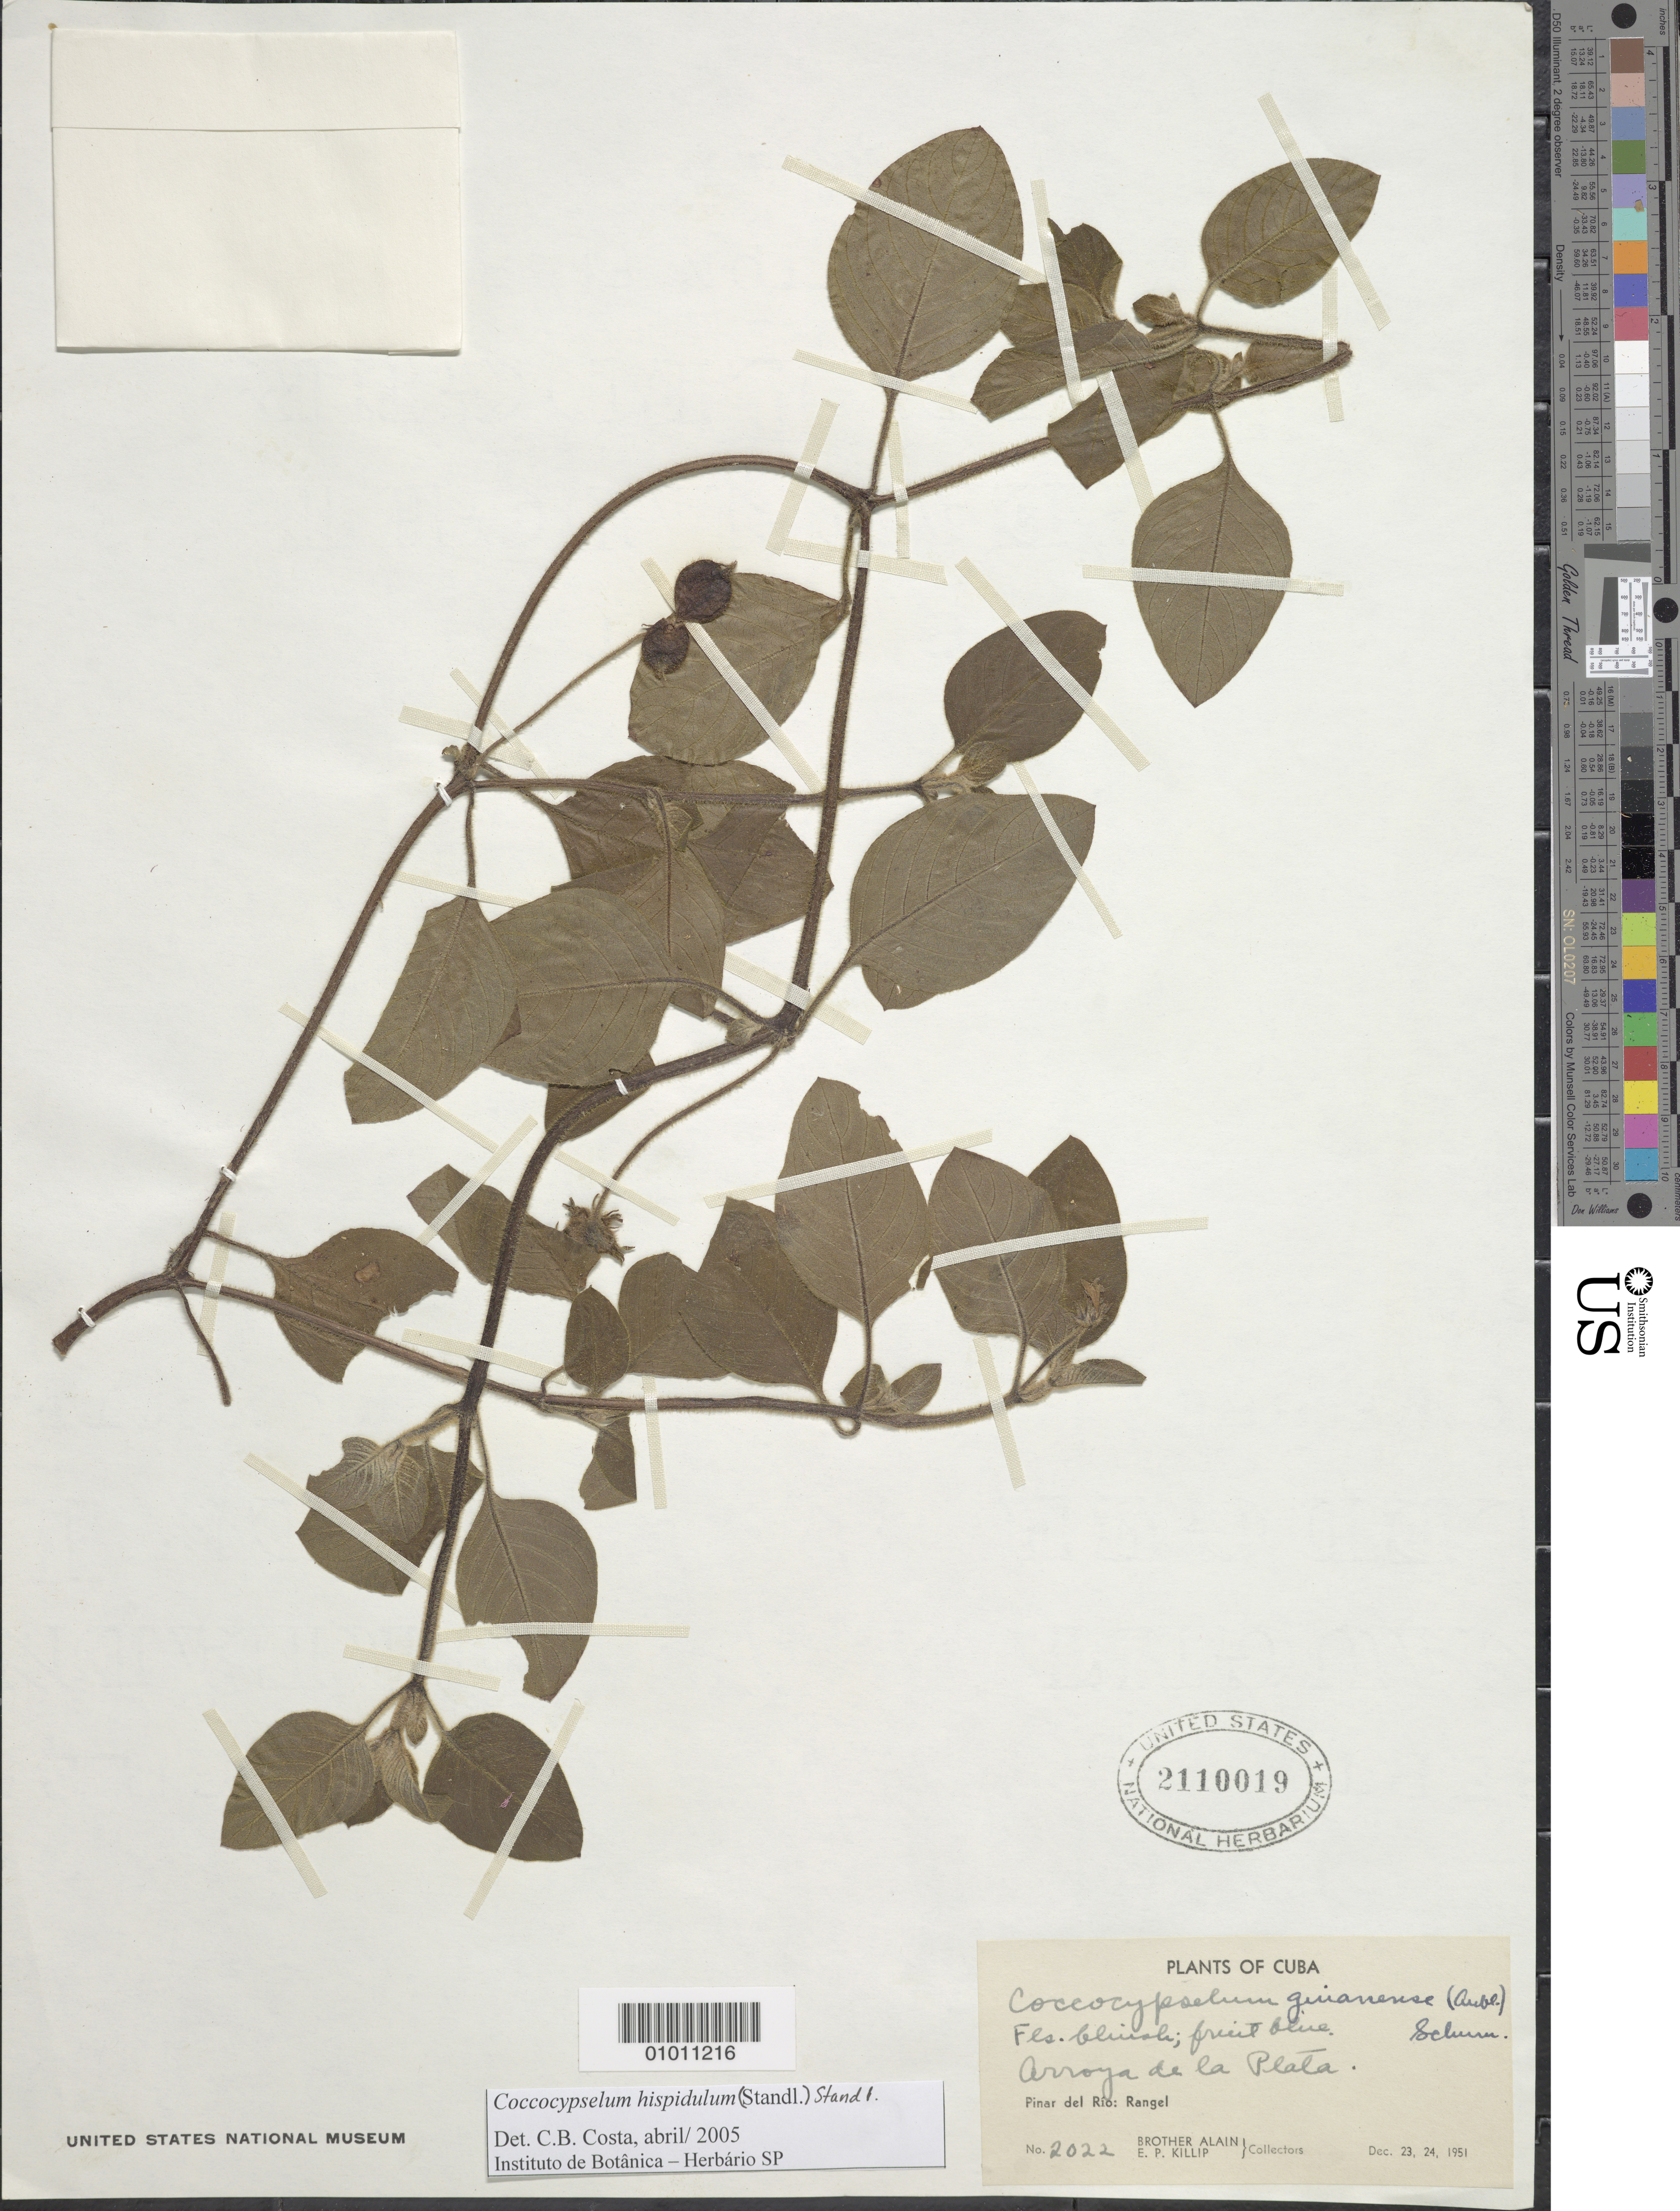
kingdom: Plantae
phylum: Tracheophyta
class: Magnoliopsida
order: Gentianales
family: Rubiaceae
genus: Coccocypselum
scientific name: Coccocypselum hispidulum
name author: (Standl.) Standl.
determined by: Costa, C. B.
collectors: A. H. Liogier & E. P. Killip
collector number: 2022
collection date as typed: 23 Dec 1951 and 24 Dec 1951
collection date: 1951-12-23,1951-12-24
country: Cuba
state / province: Pinar del Rio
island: Cuba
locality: Rangle, Arroyo de La Plata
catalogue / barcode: US 2110019